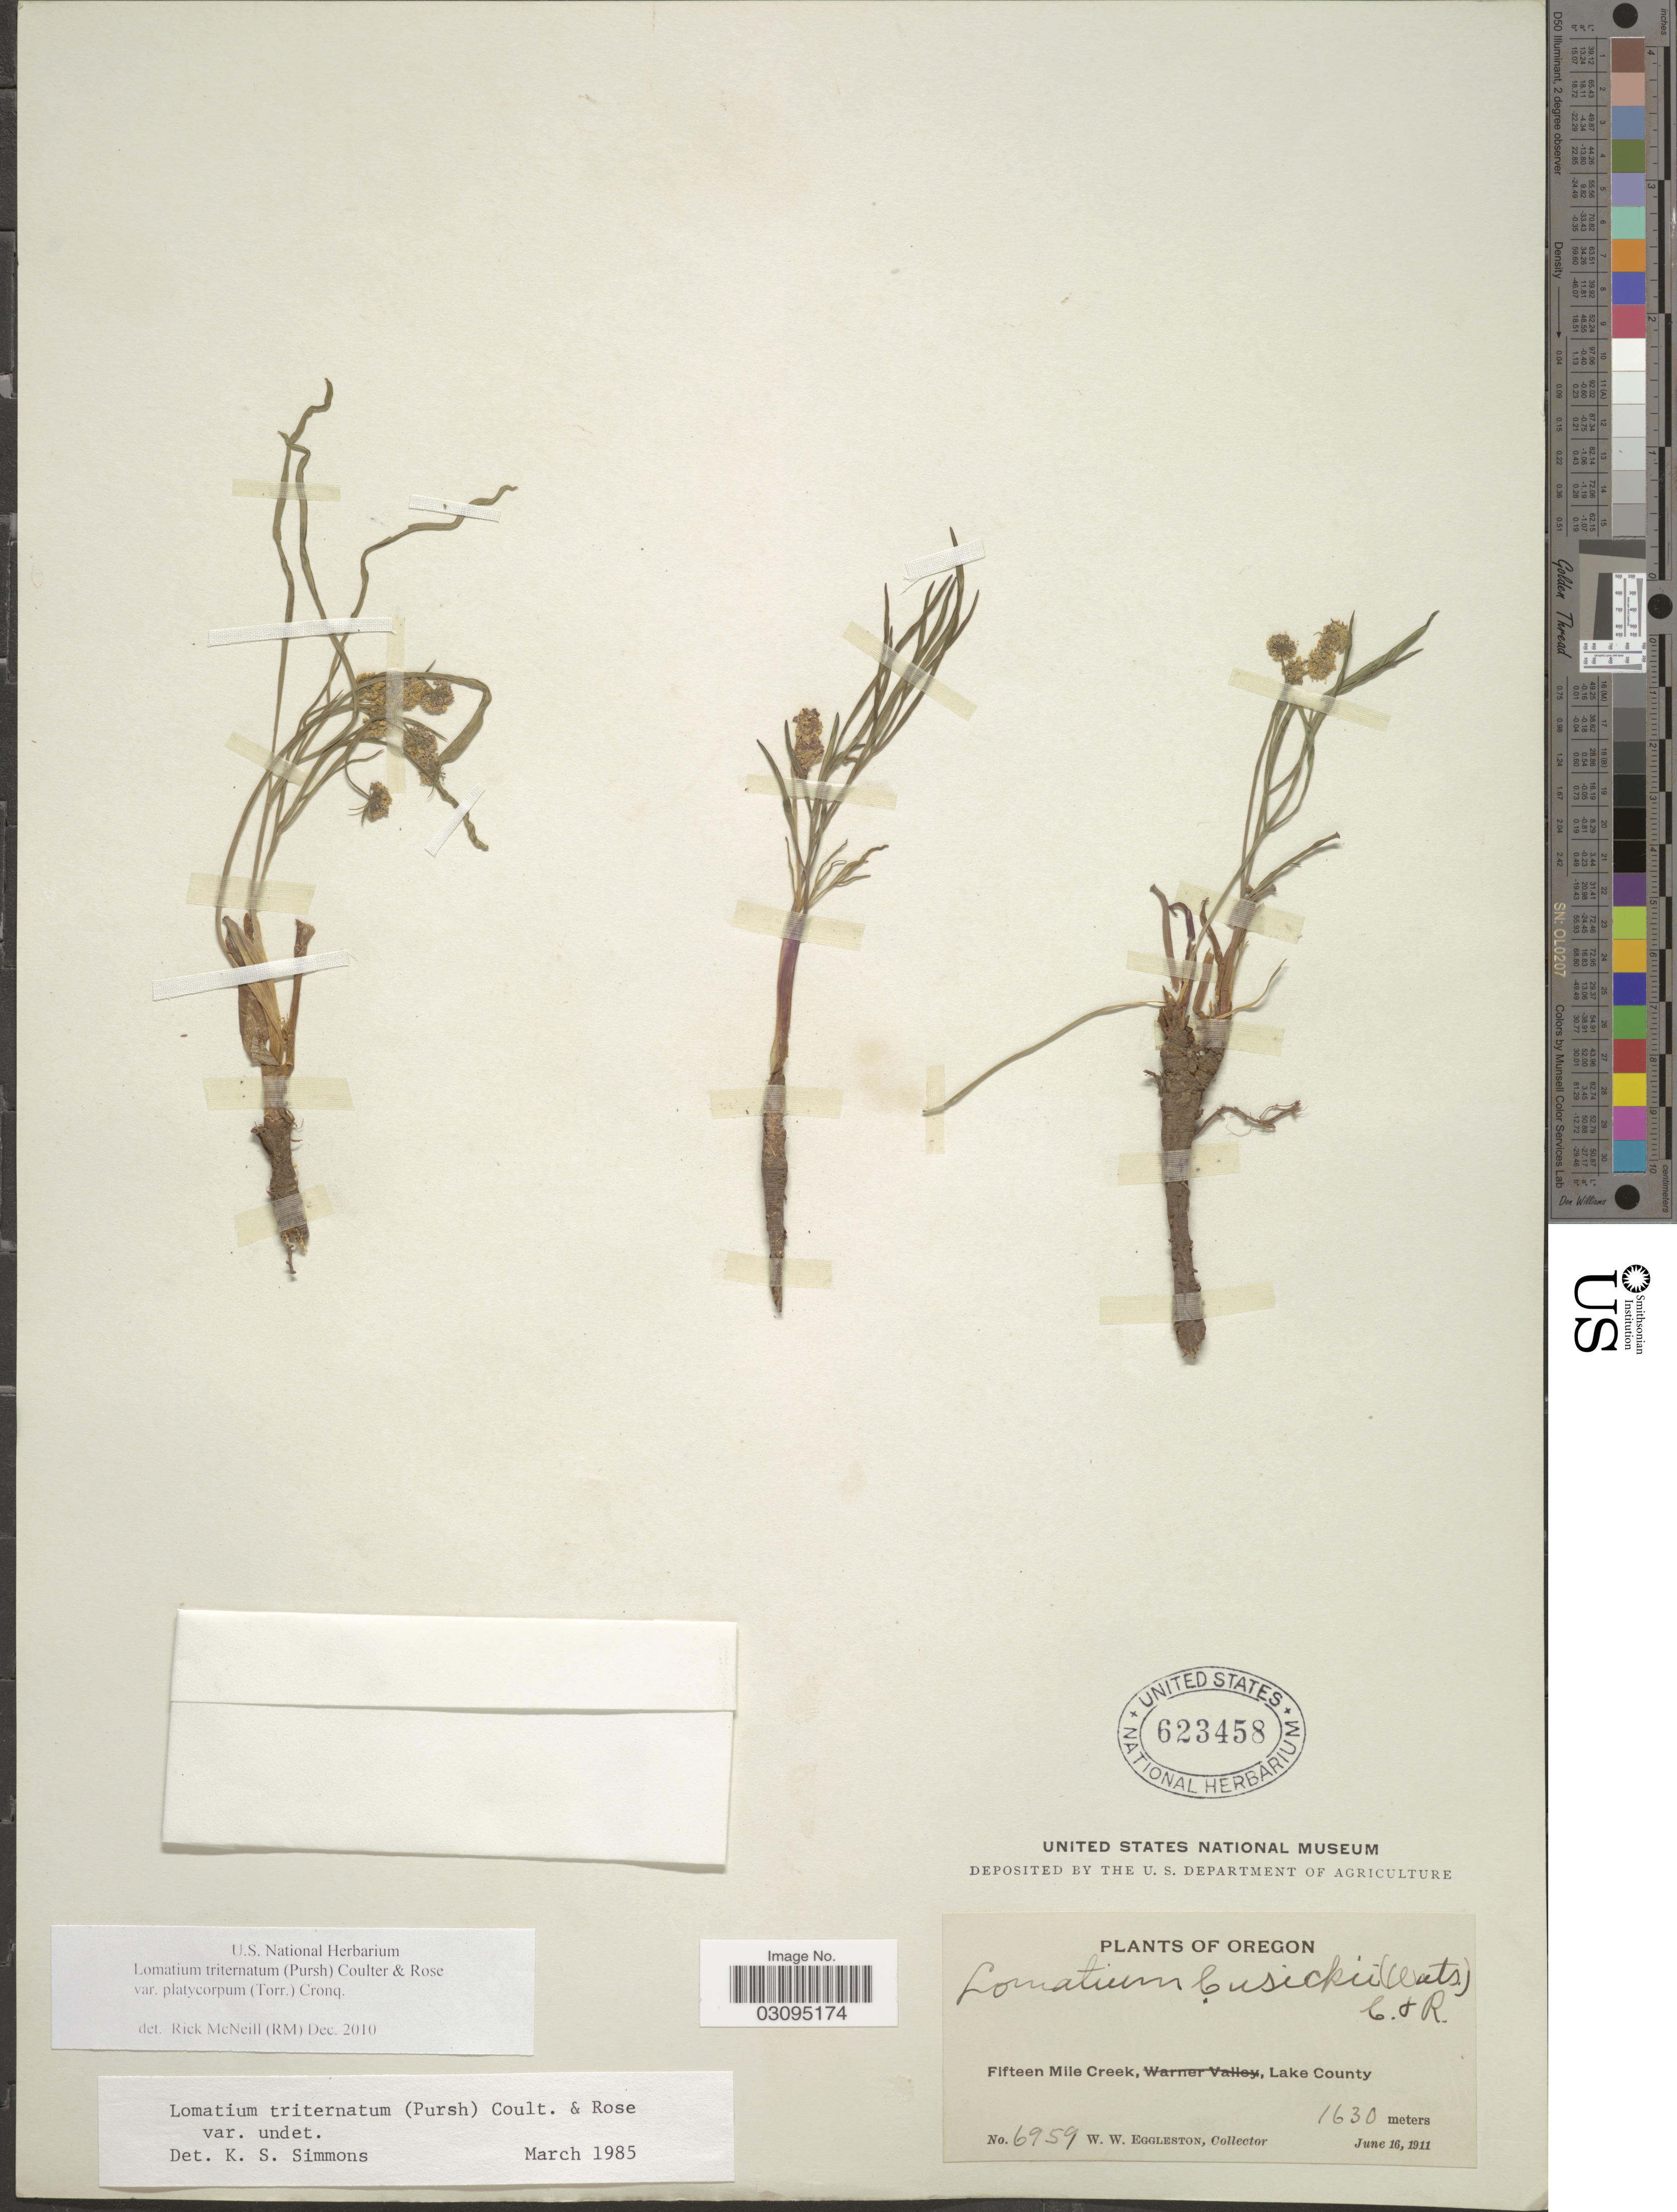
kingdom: Plantae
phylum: Tracheophyta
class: Magnoliopsida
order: Apiales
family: Apiaceae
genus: Lomatium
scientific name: Lomatium triternatum var. platycarpum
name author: (Torr.) B. Boivin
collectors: W. W. Eggleston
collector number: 6959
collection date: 1911-06-16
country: United States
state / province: Oregon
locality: Fifteen Mile Creek, Lake County.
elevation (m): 1630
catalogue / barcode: US 623458